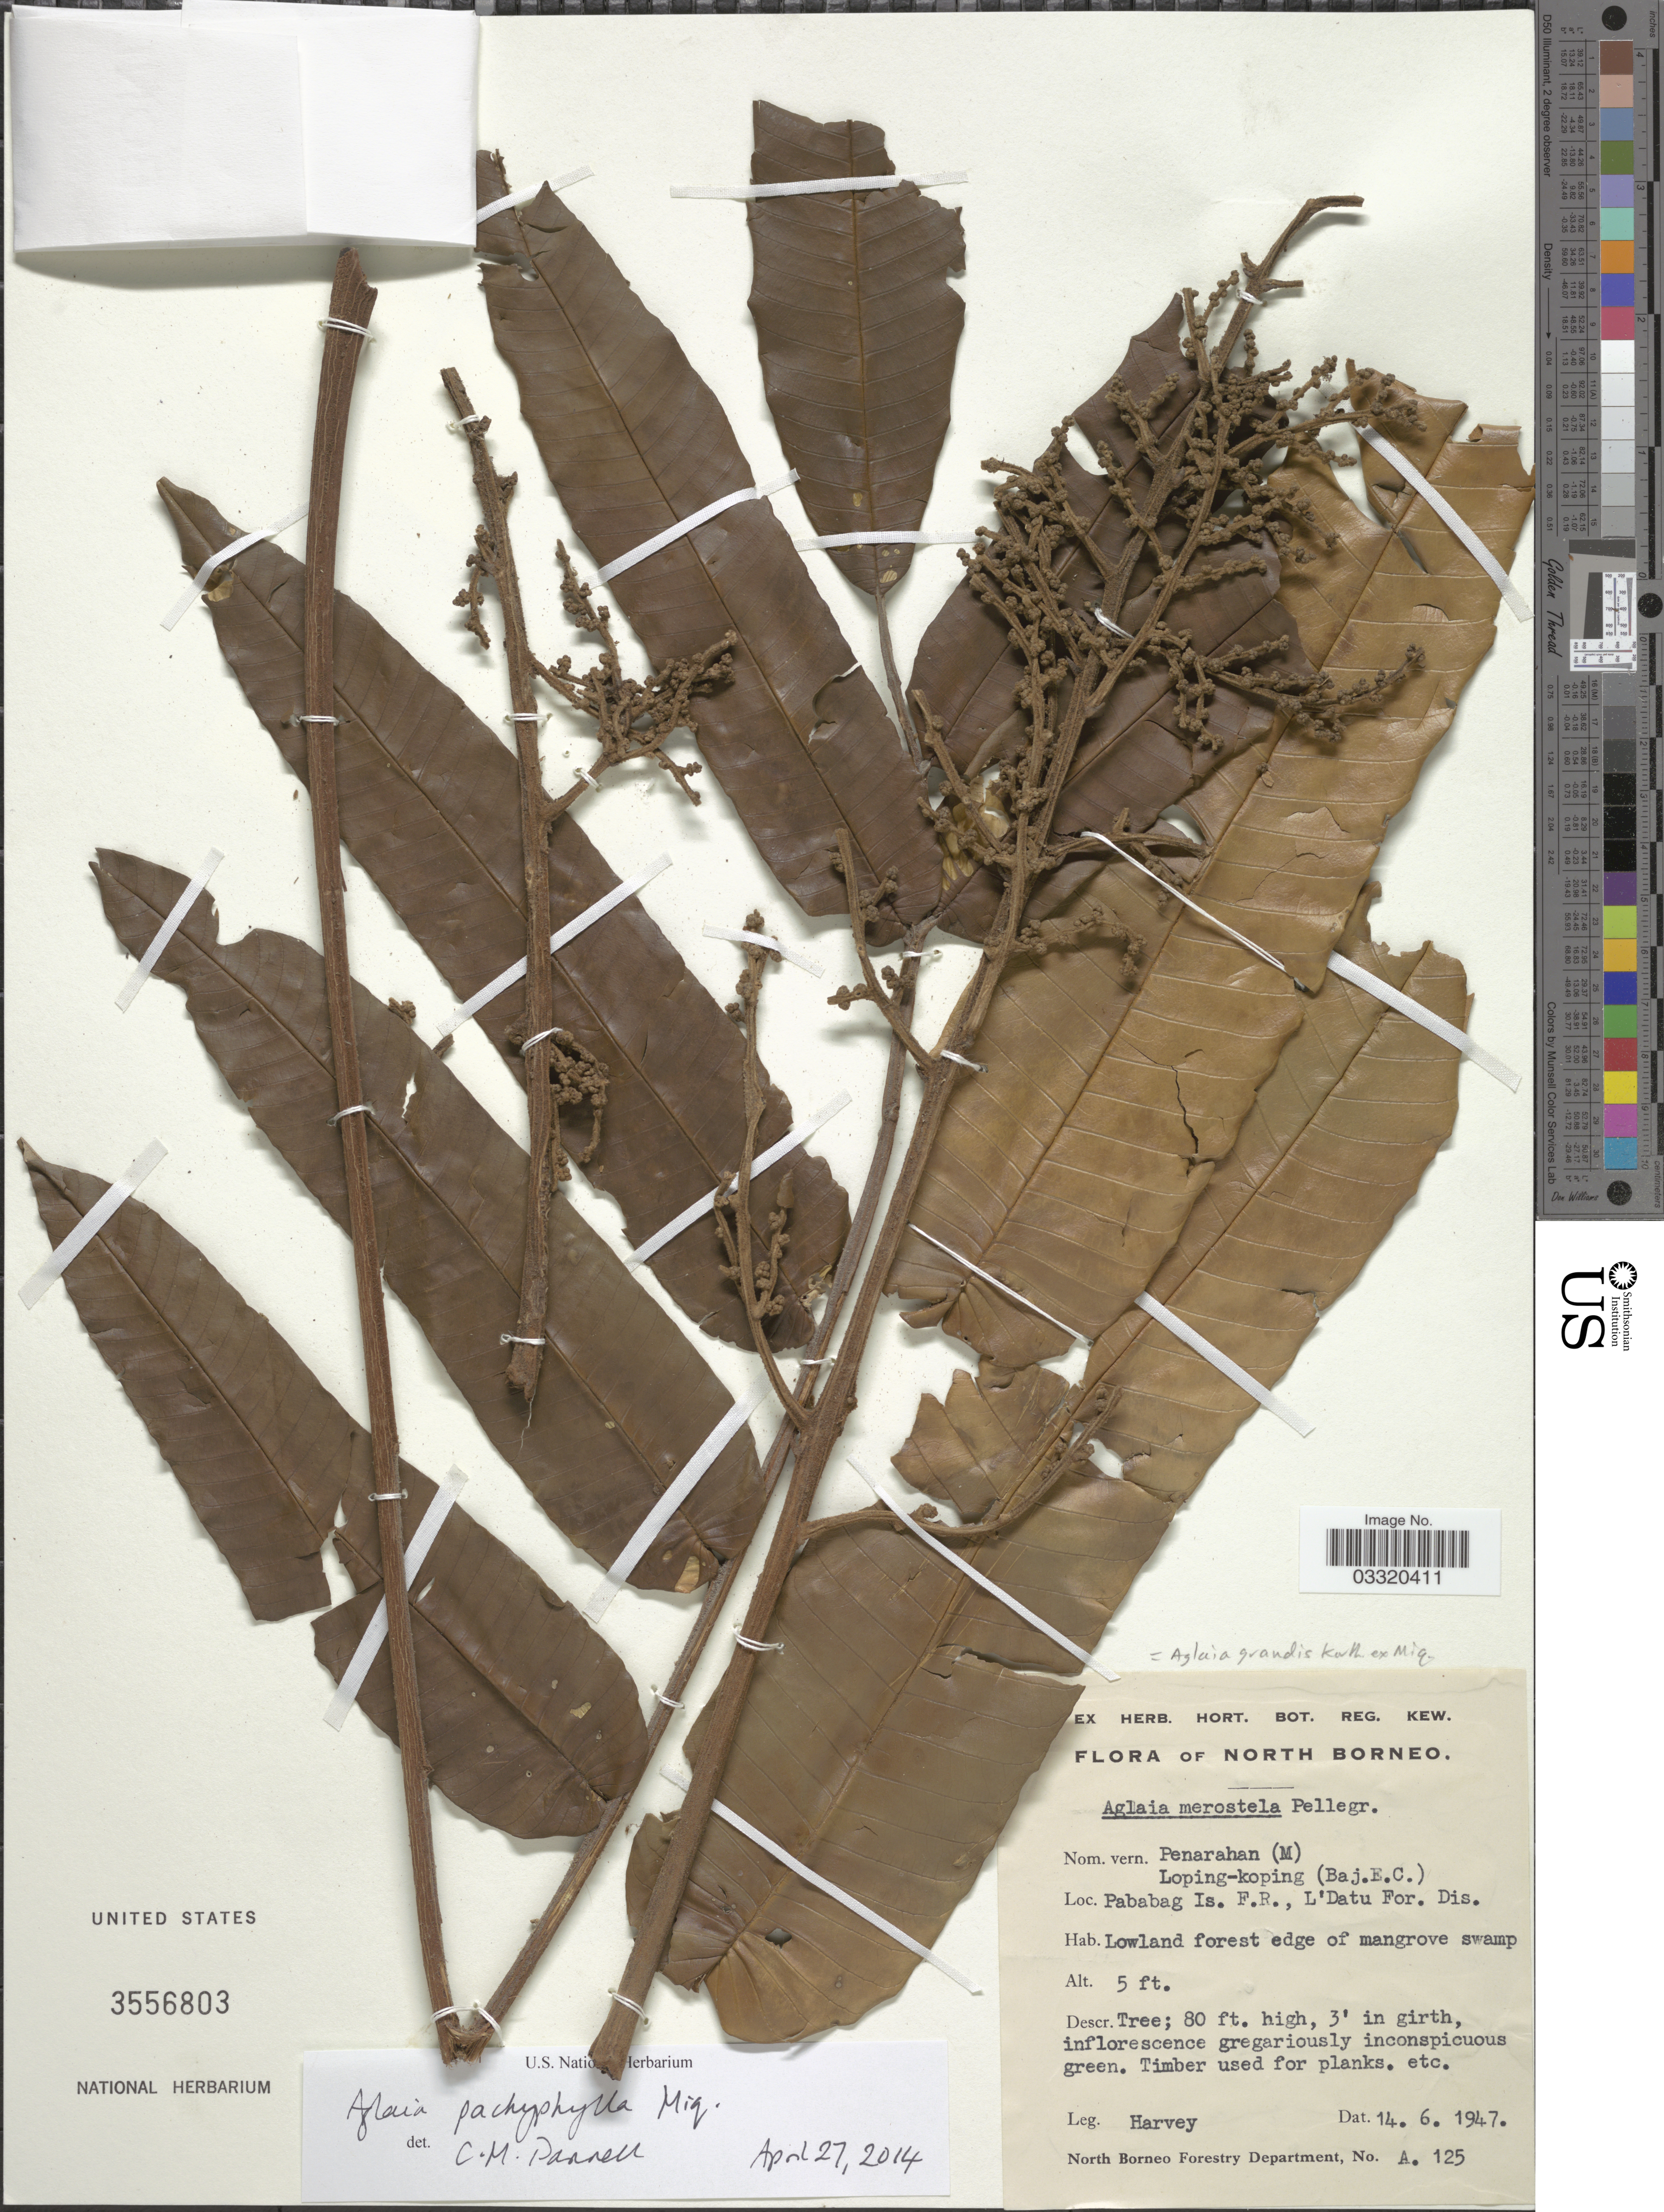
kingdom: Plantae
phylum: Tracheophyta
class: Magnoliopsida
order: Sapindales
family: Meliaceae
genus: Aglaia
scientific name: Aglaia pachyphylla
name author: Miq.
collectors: -. Harvey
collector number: A.125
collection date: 1947-06-14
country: Malaysia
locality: North Borneo. Pababag Is. F.R., L'Datu For. Dis.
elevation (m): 2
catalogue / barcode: US 3556803